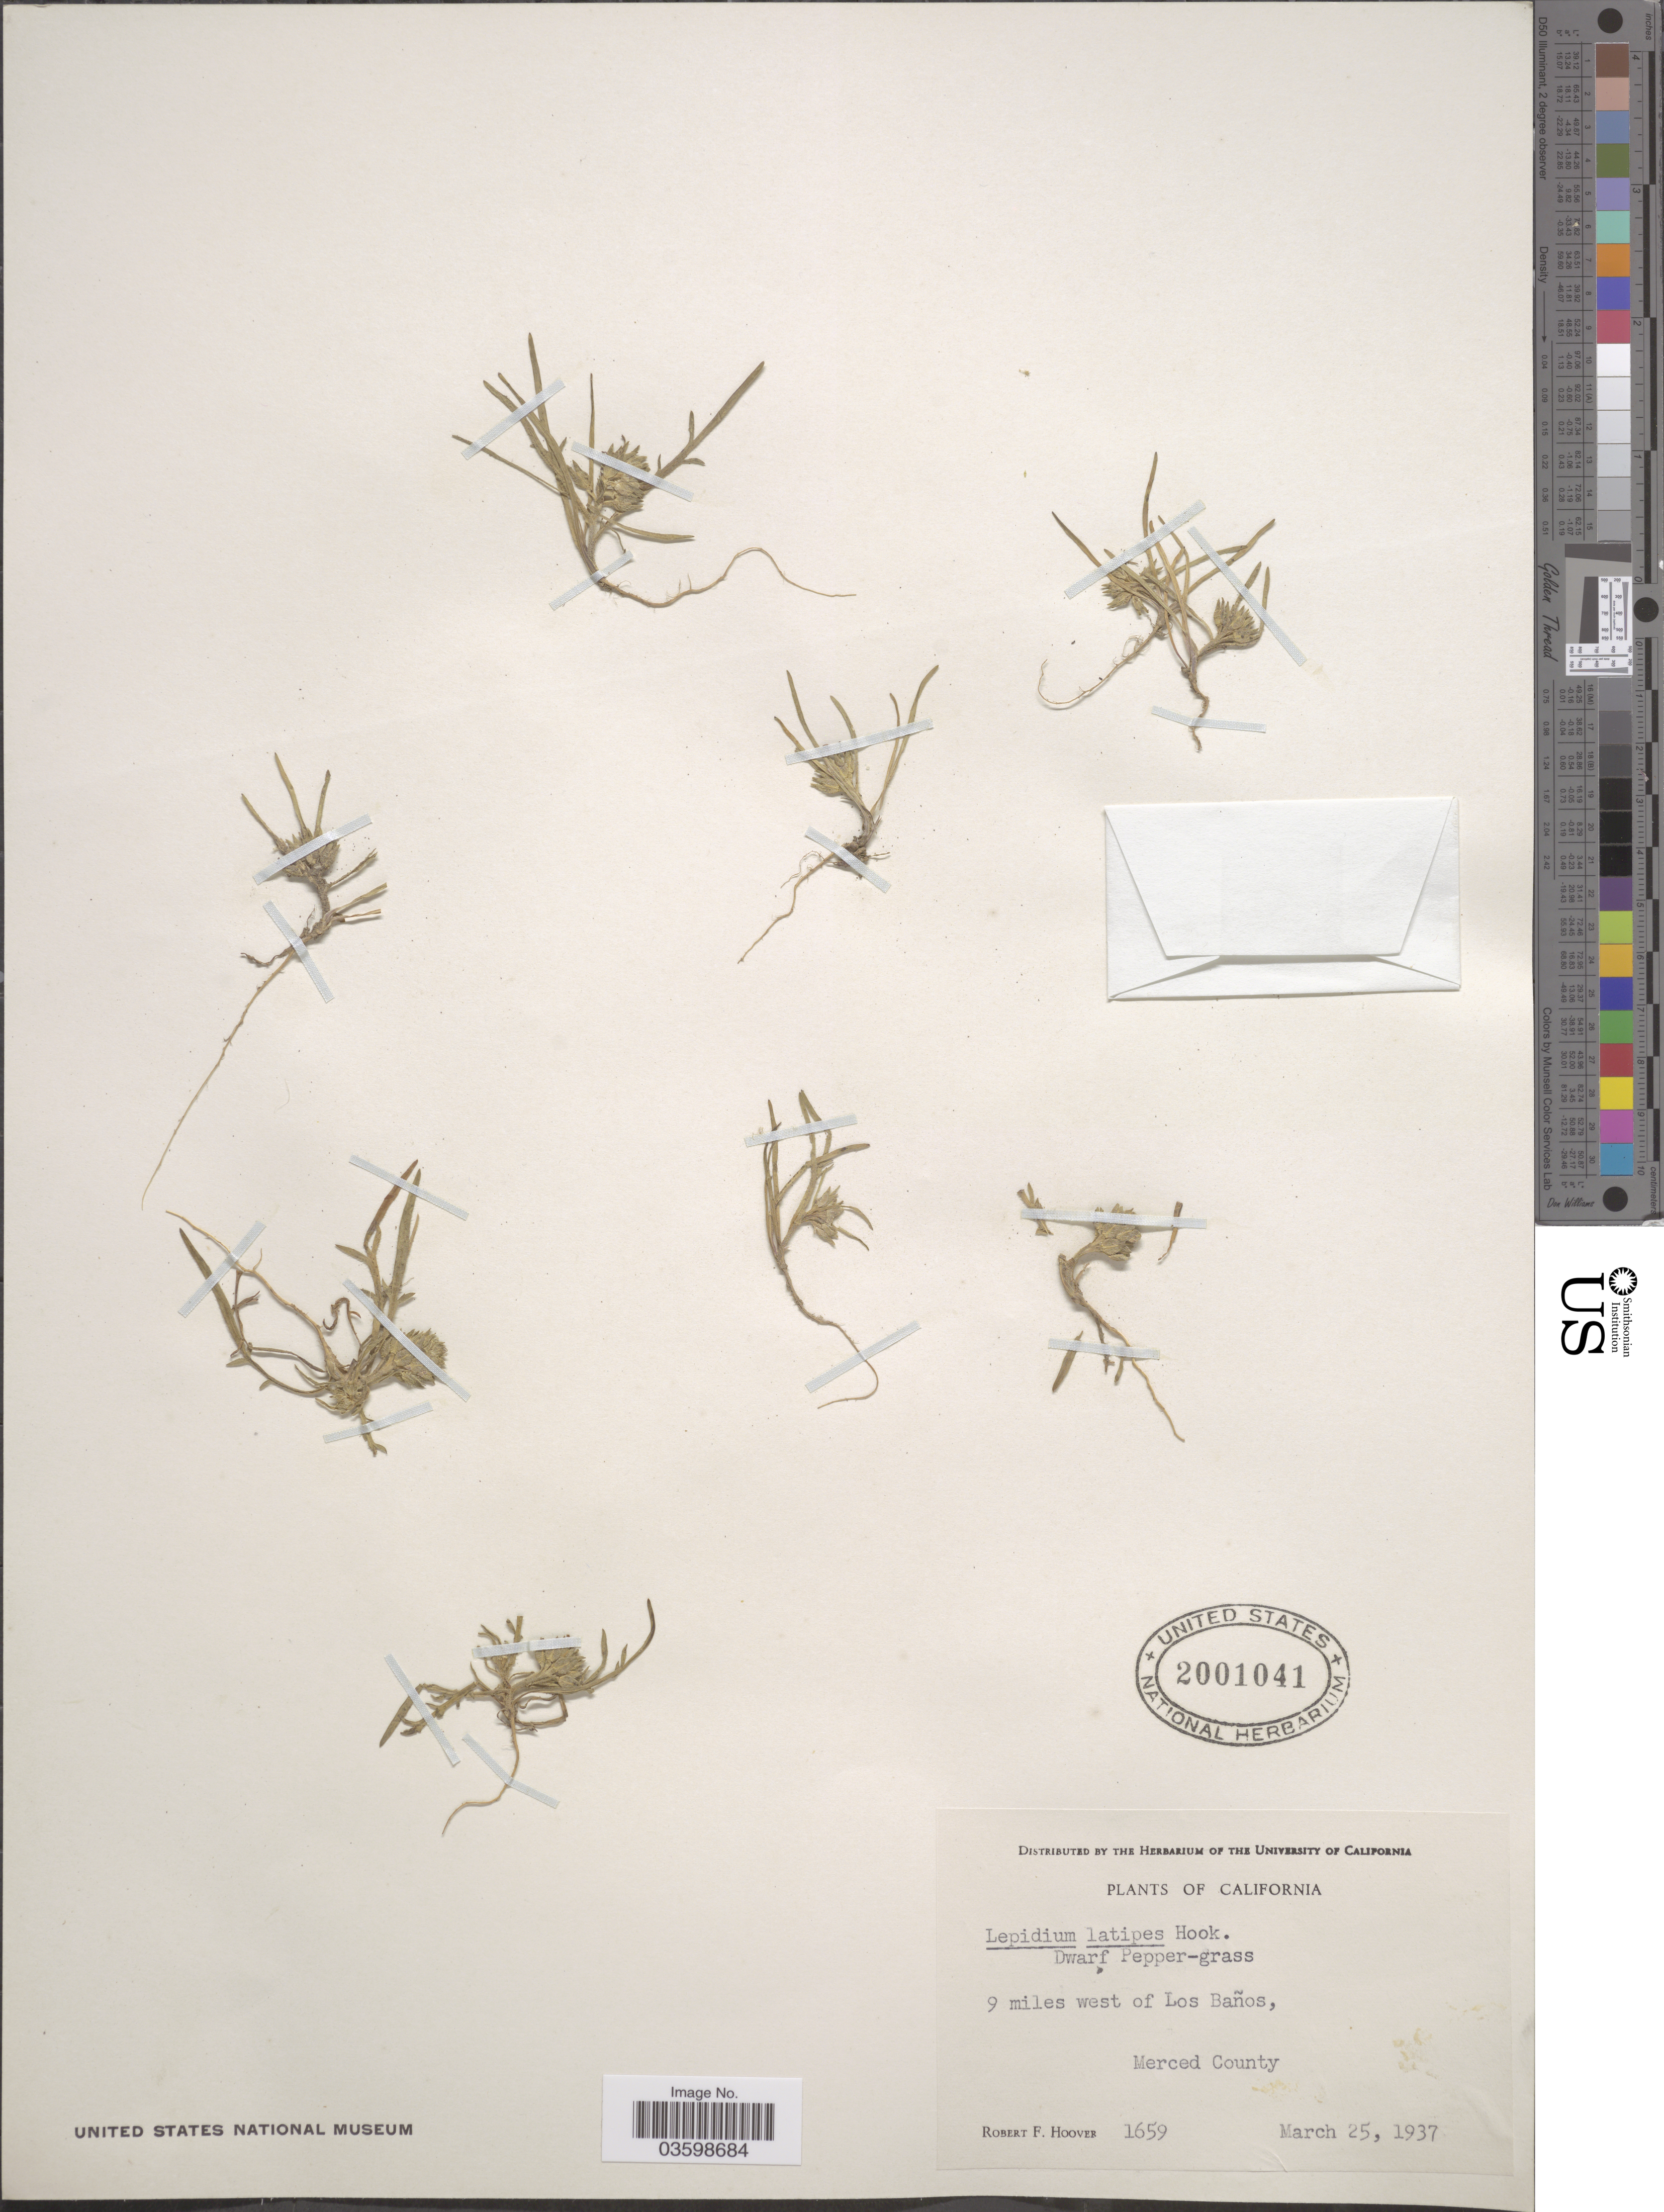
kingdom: Plantae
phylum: Tracheophyta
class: Magnoliopsida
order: Brassicales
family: Brassicaceae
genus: Lepidium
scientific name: Lepidium latipes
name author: Hook.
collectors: R. F. Hoover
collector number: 1659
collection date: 1937-03-25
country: United States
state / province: California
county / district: Merced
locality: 9 miles west of Los Baños, Merced County.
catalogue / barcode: US 2001041